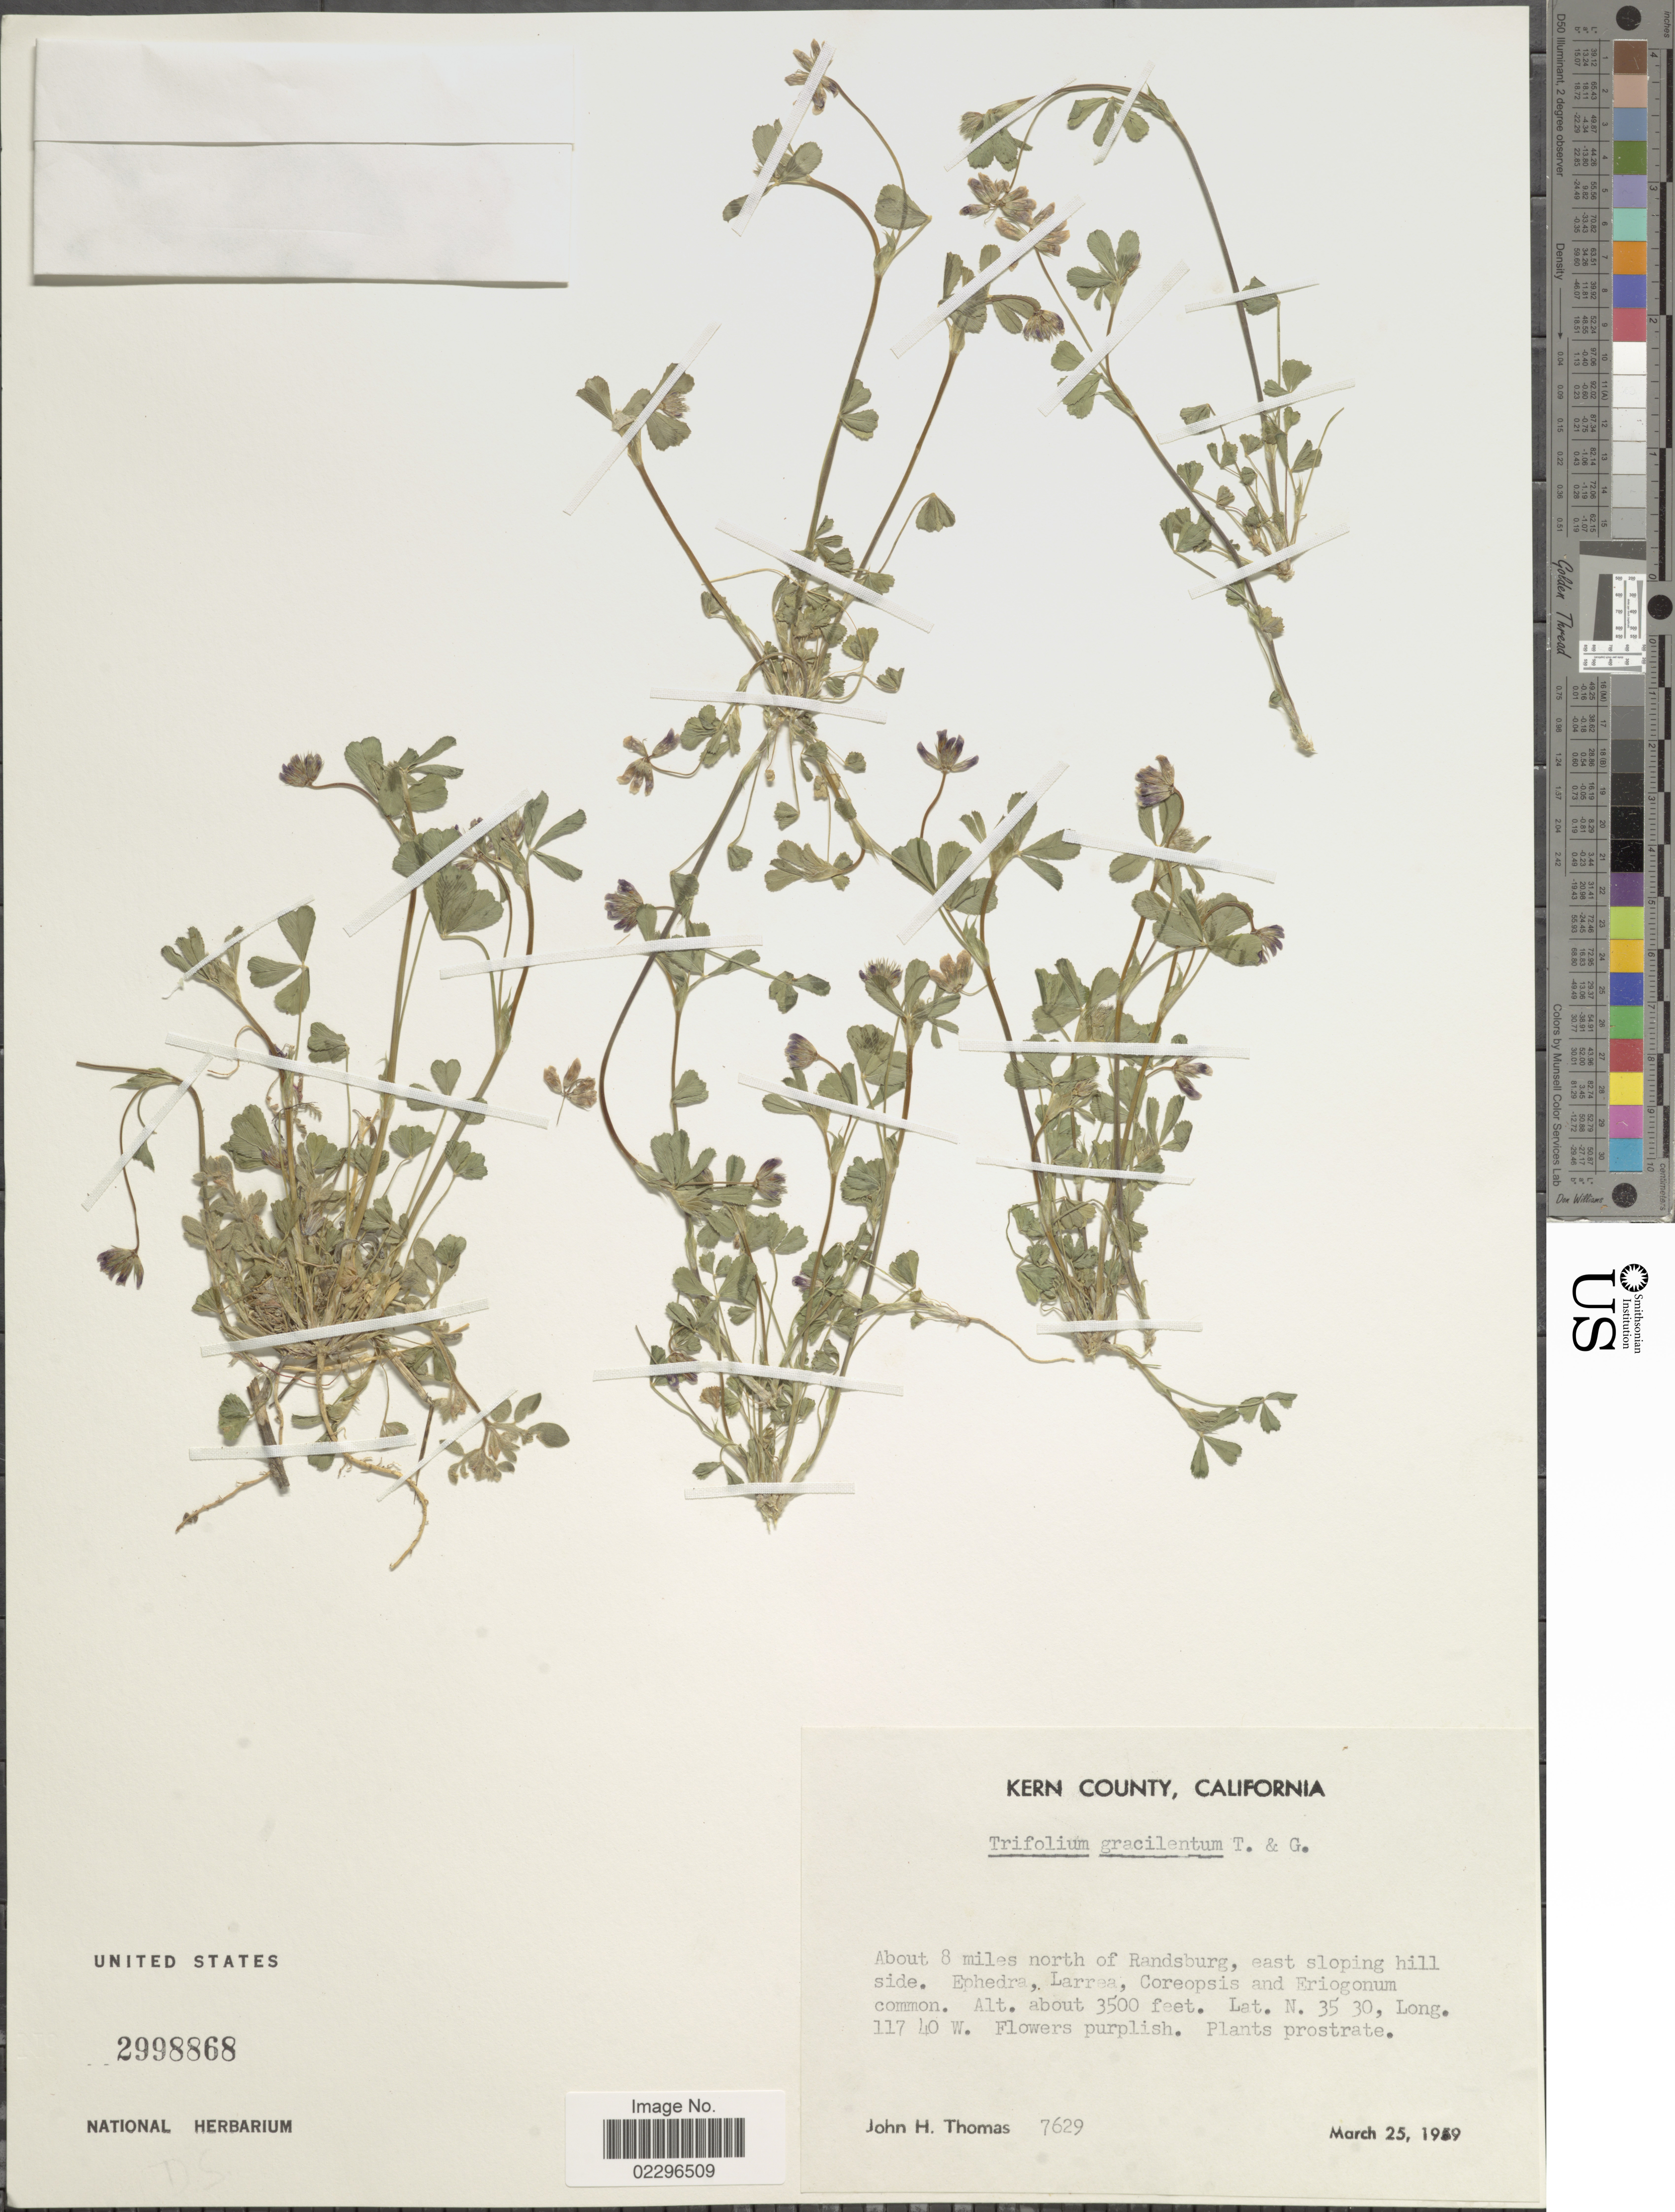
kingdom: Plantae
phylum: Tracheophyta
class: Magnoliopsida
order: Fabales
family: Fabaceae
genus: Trifolium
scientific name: Trifolium gracilentum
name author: Torr. & A. Gray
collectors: J. H. Thomas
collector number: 7629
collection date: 1959-03-25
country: United States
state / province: California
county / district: Kern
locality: Kern County, About 8 miles north of Randsburg, east along sloping hills side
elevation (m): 1067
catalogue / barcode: US 2998868